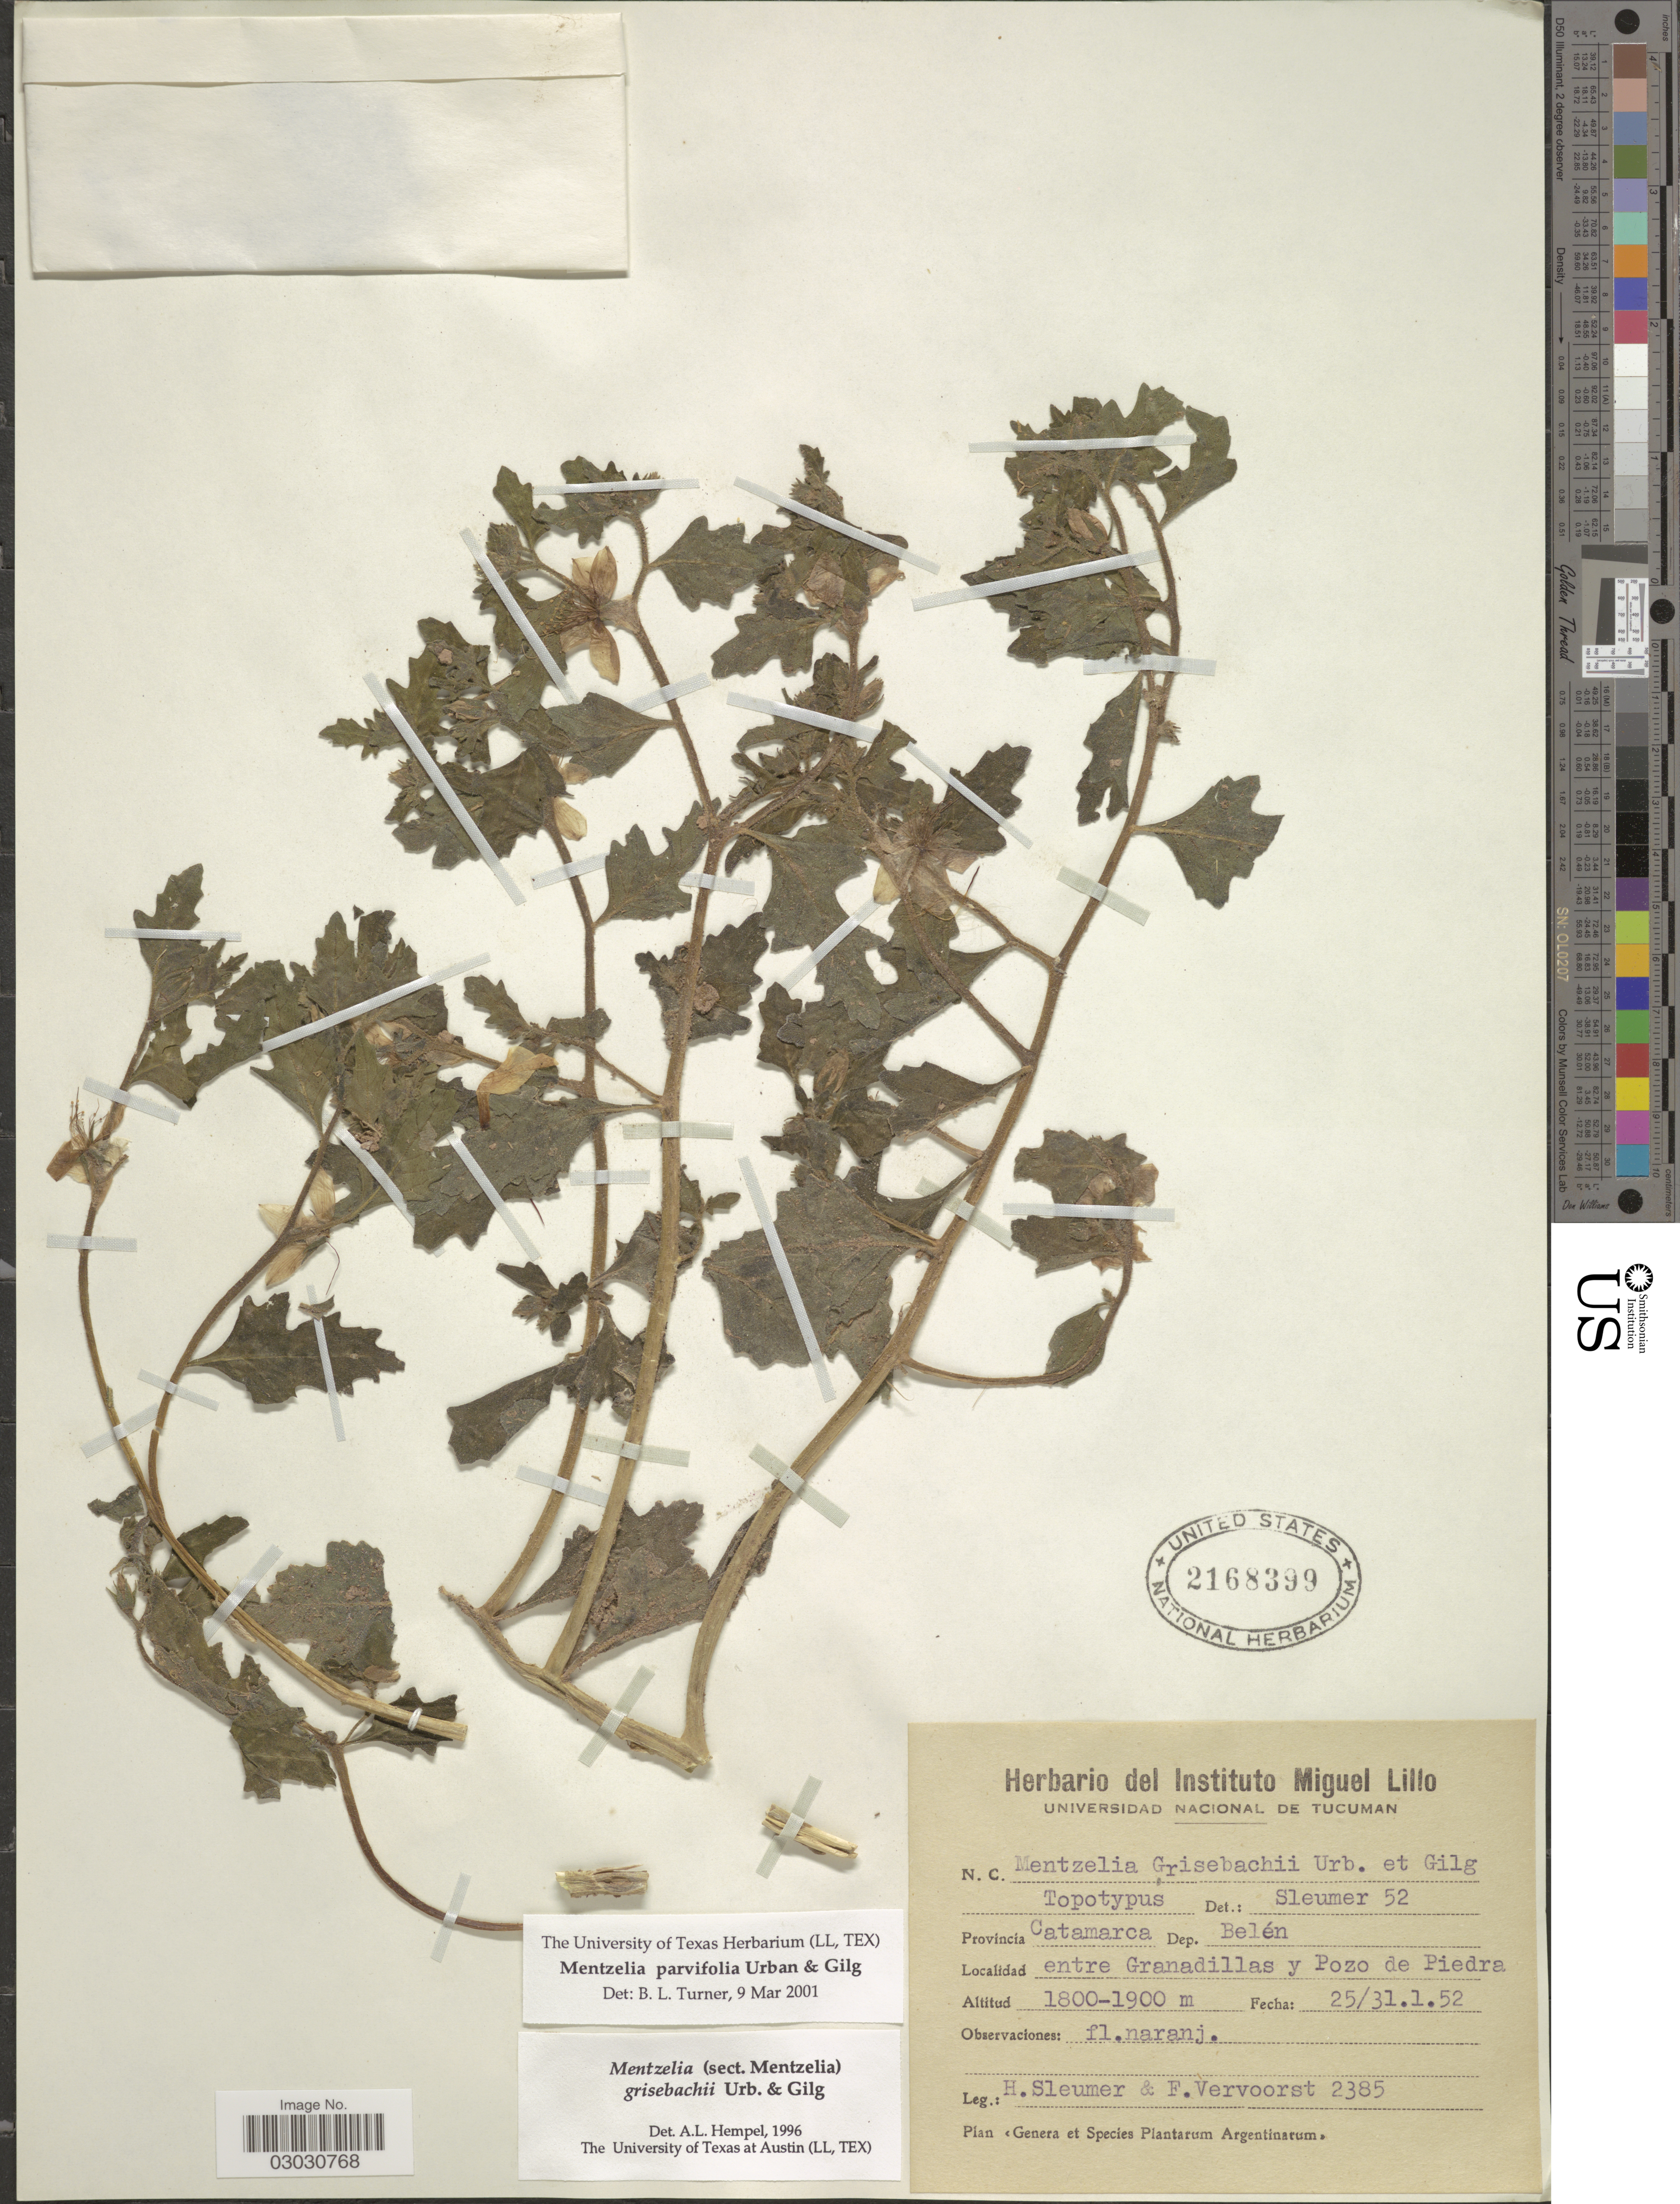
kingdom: Plantae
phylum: Tracheophyta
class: Magnoliopsida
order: Cornales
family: Loasaceae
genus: Mentzelia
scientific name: Mentzelia parvifolia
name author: Urb. & Gilg ex Kurtz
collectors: H. O. Sleumer & F. Vervoorst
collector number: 2385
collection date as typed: Transcribed d/m/y: 25/1/52 to 31/1/52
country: Argentina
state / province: Catamarca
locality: Dep. Belén. Entre Granadillas y Pozo de Piedra.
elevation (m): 1800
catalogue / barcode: US 2168399